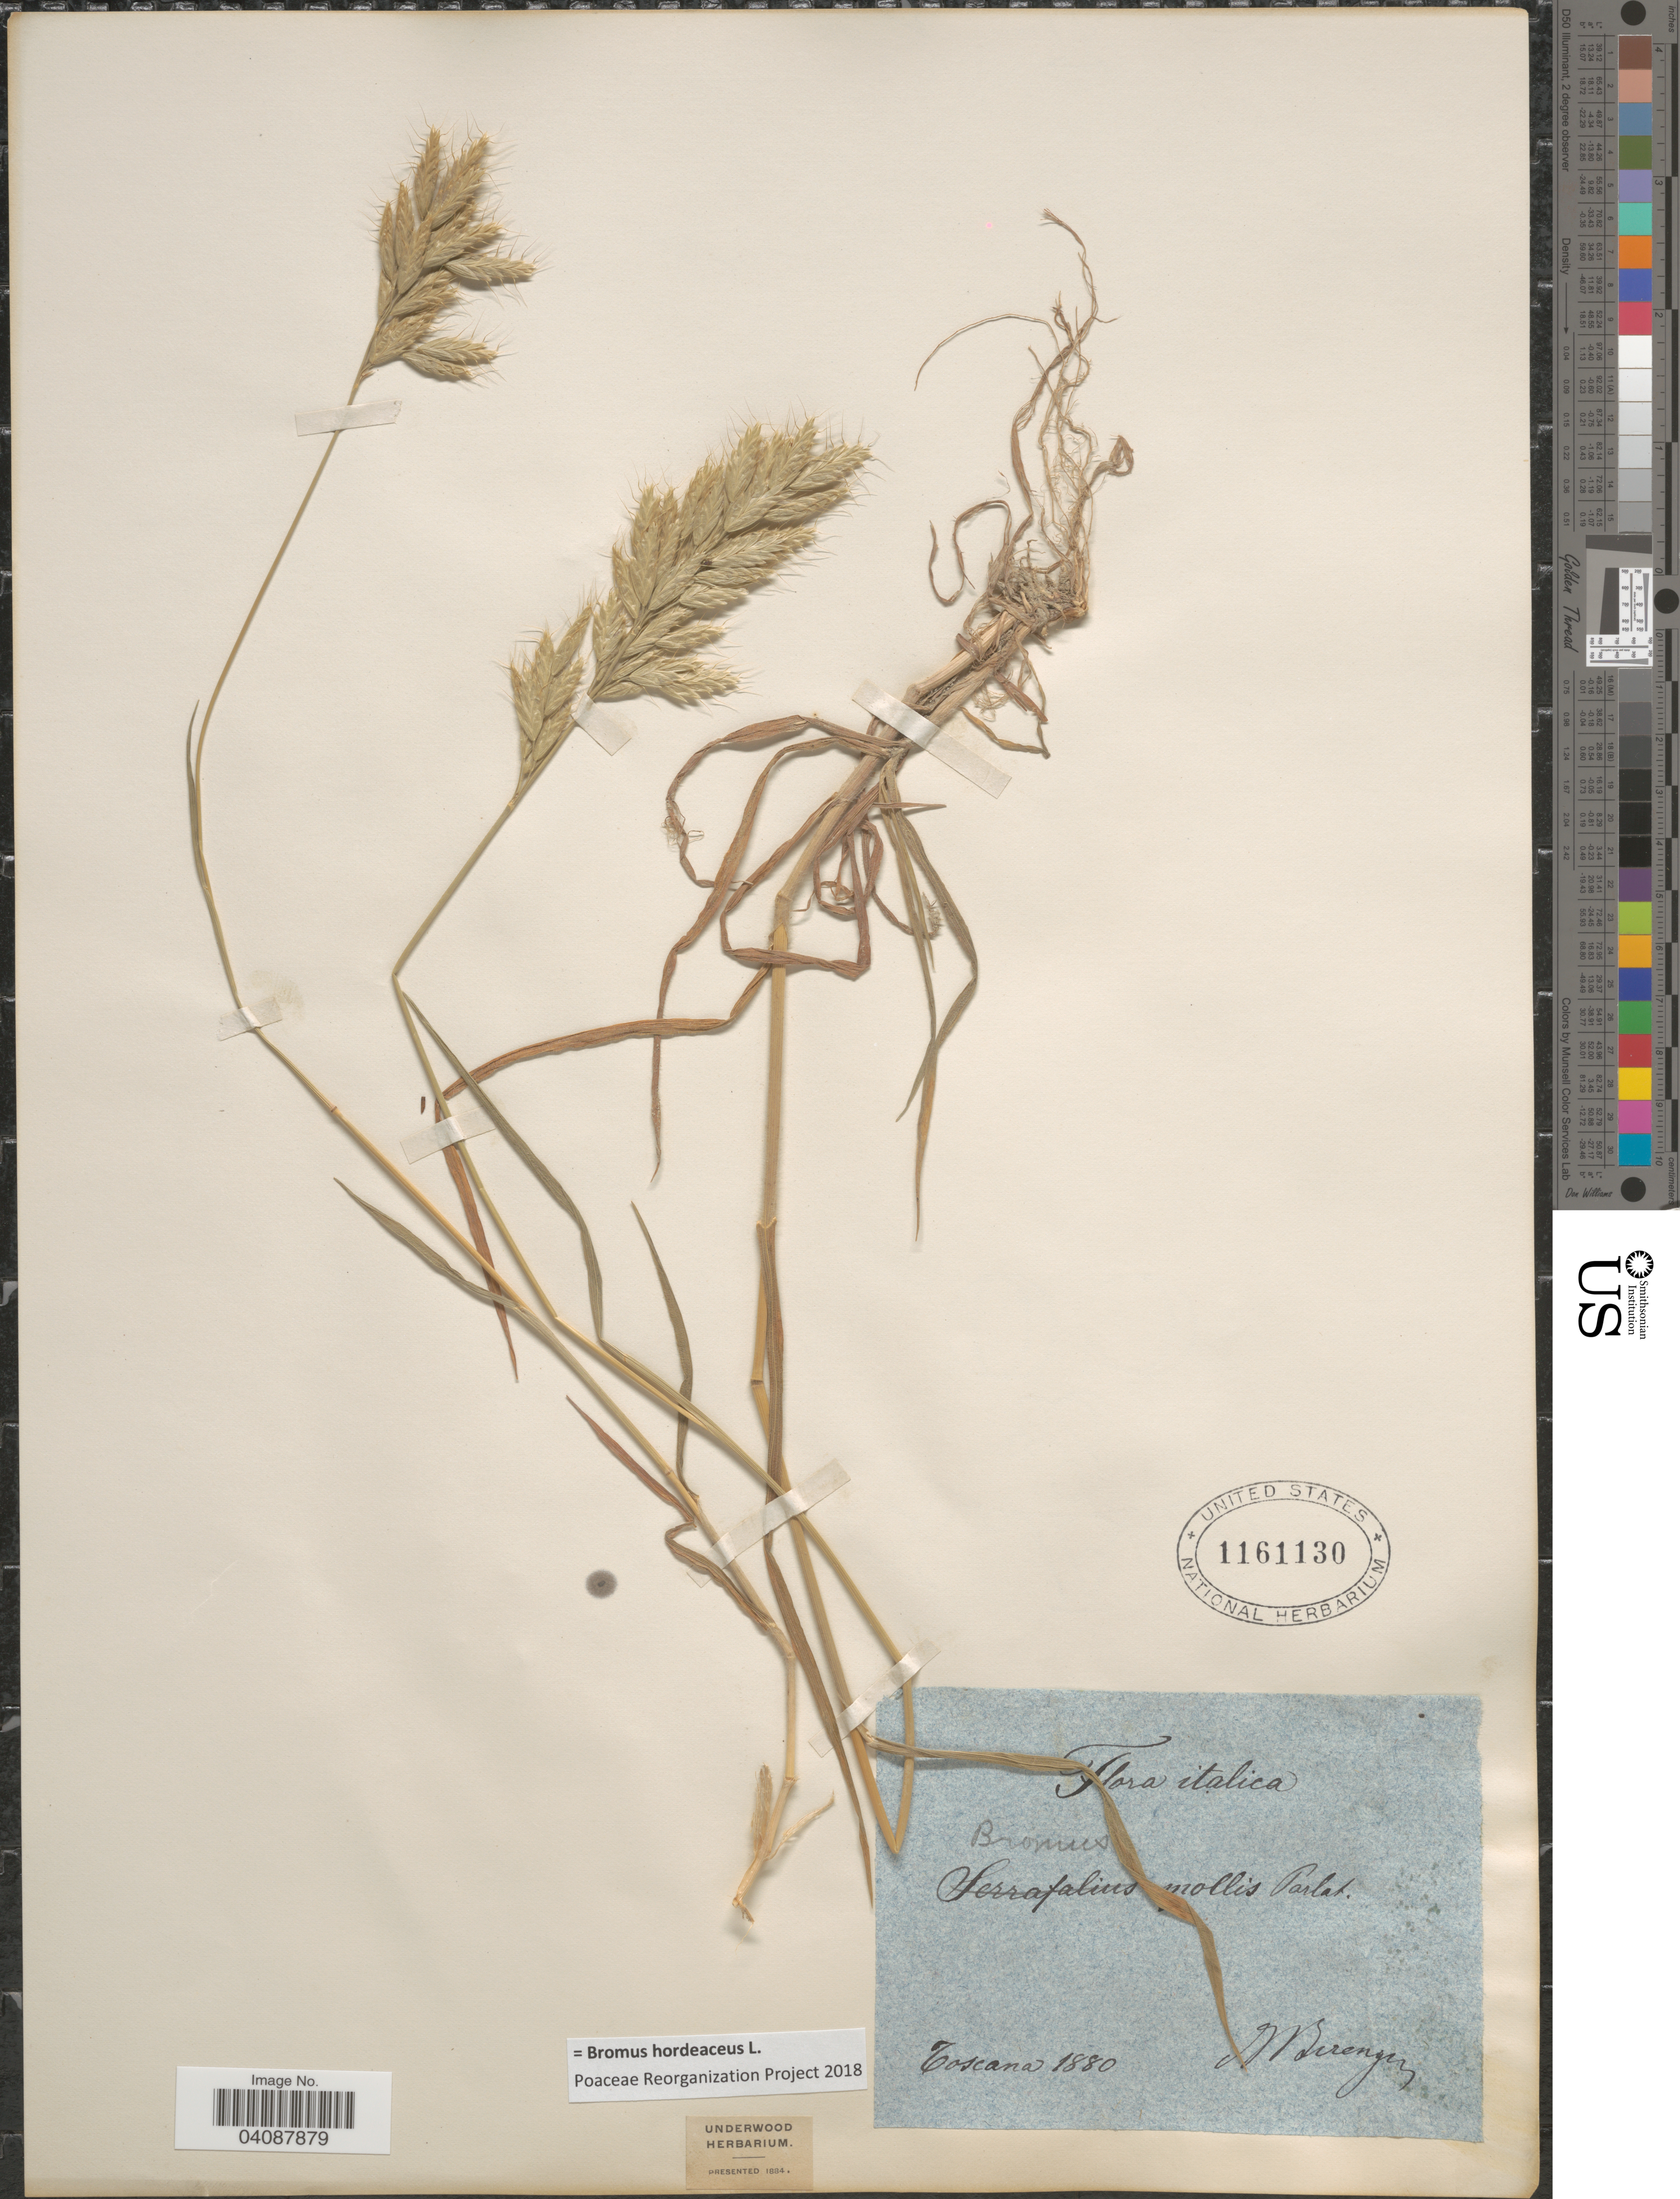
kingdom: Plantae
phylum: Tracheophyta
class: Liliopsida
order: Poales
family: Poaceae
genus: Bromus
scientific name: Bromus hordeaceus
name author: L.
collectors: G. Berenger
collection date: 1880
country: Italy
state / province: Tuscany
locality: Italica. Toscana.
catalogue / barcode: US 1161130